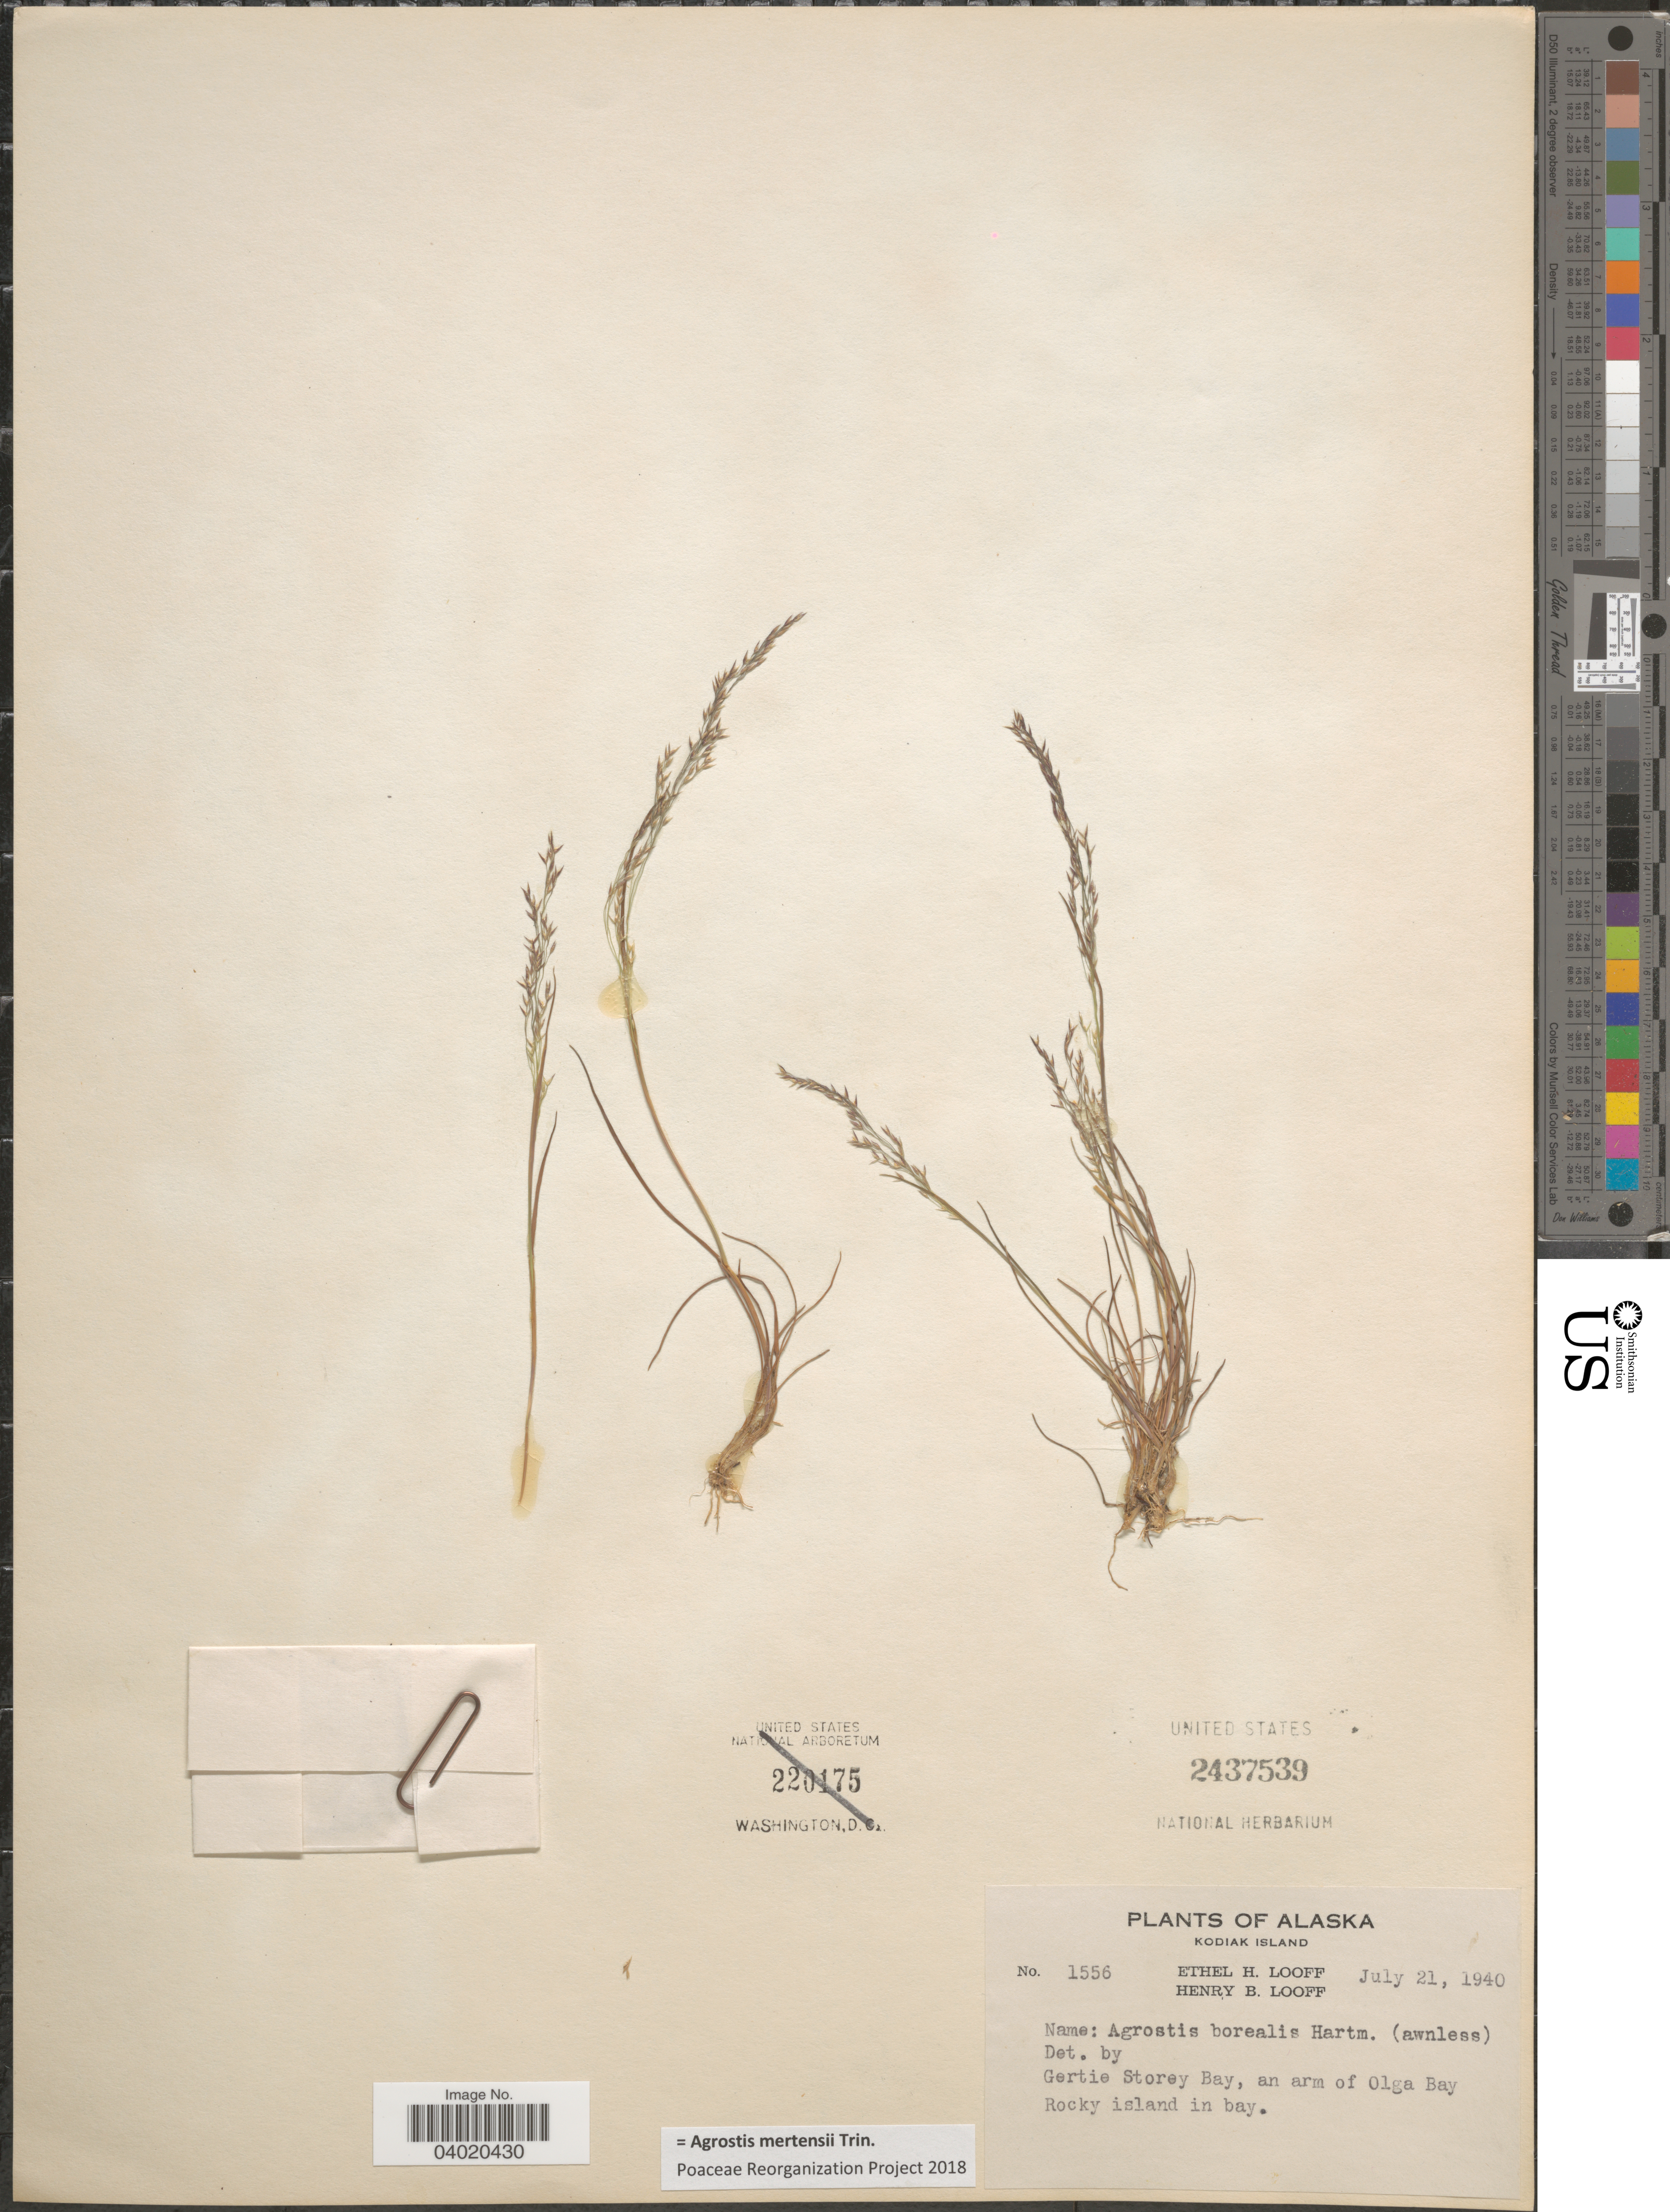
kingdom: Plantae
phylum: Tracheophyta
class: Liliopsida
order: Poales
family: Poaceae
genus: Agrostis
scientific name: Agrostis mertensii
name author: Trin.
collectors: E. Looff & H. Looff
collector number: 1556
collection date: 1940-07-21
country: United States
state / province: Alaska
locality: Kodiak Island. Gertie Storey Bay, an arm of Olga Bay. Rocky island in bay.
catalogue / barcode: US 2437539